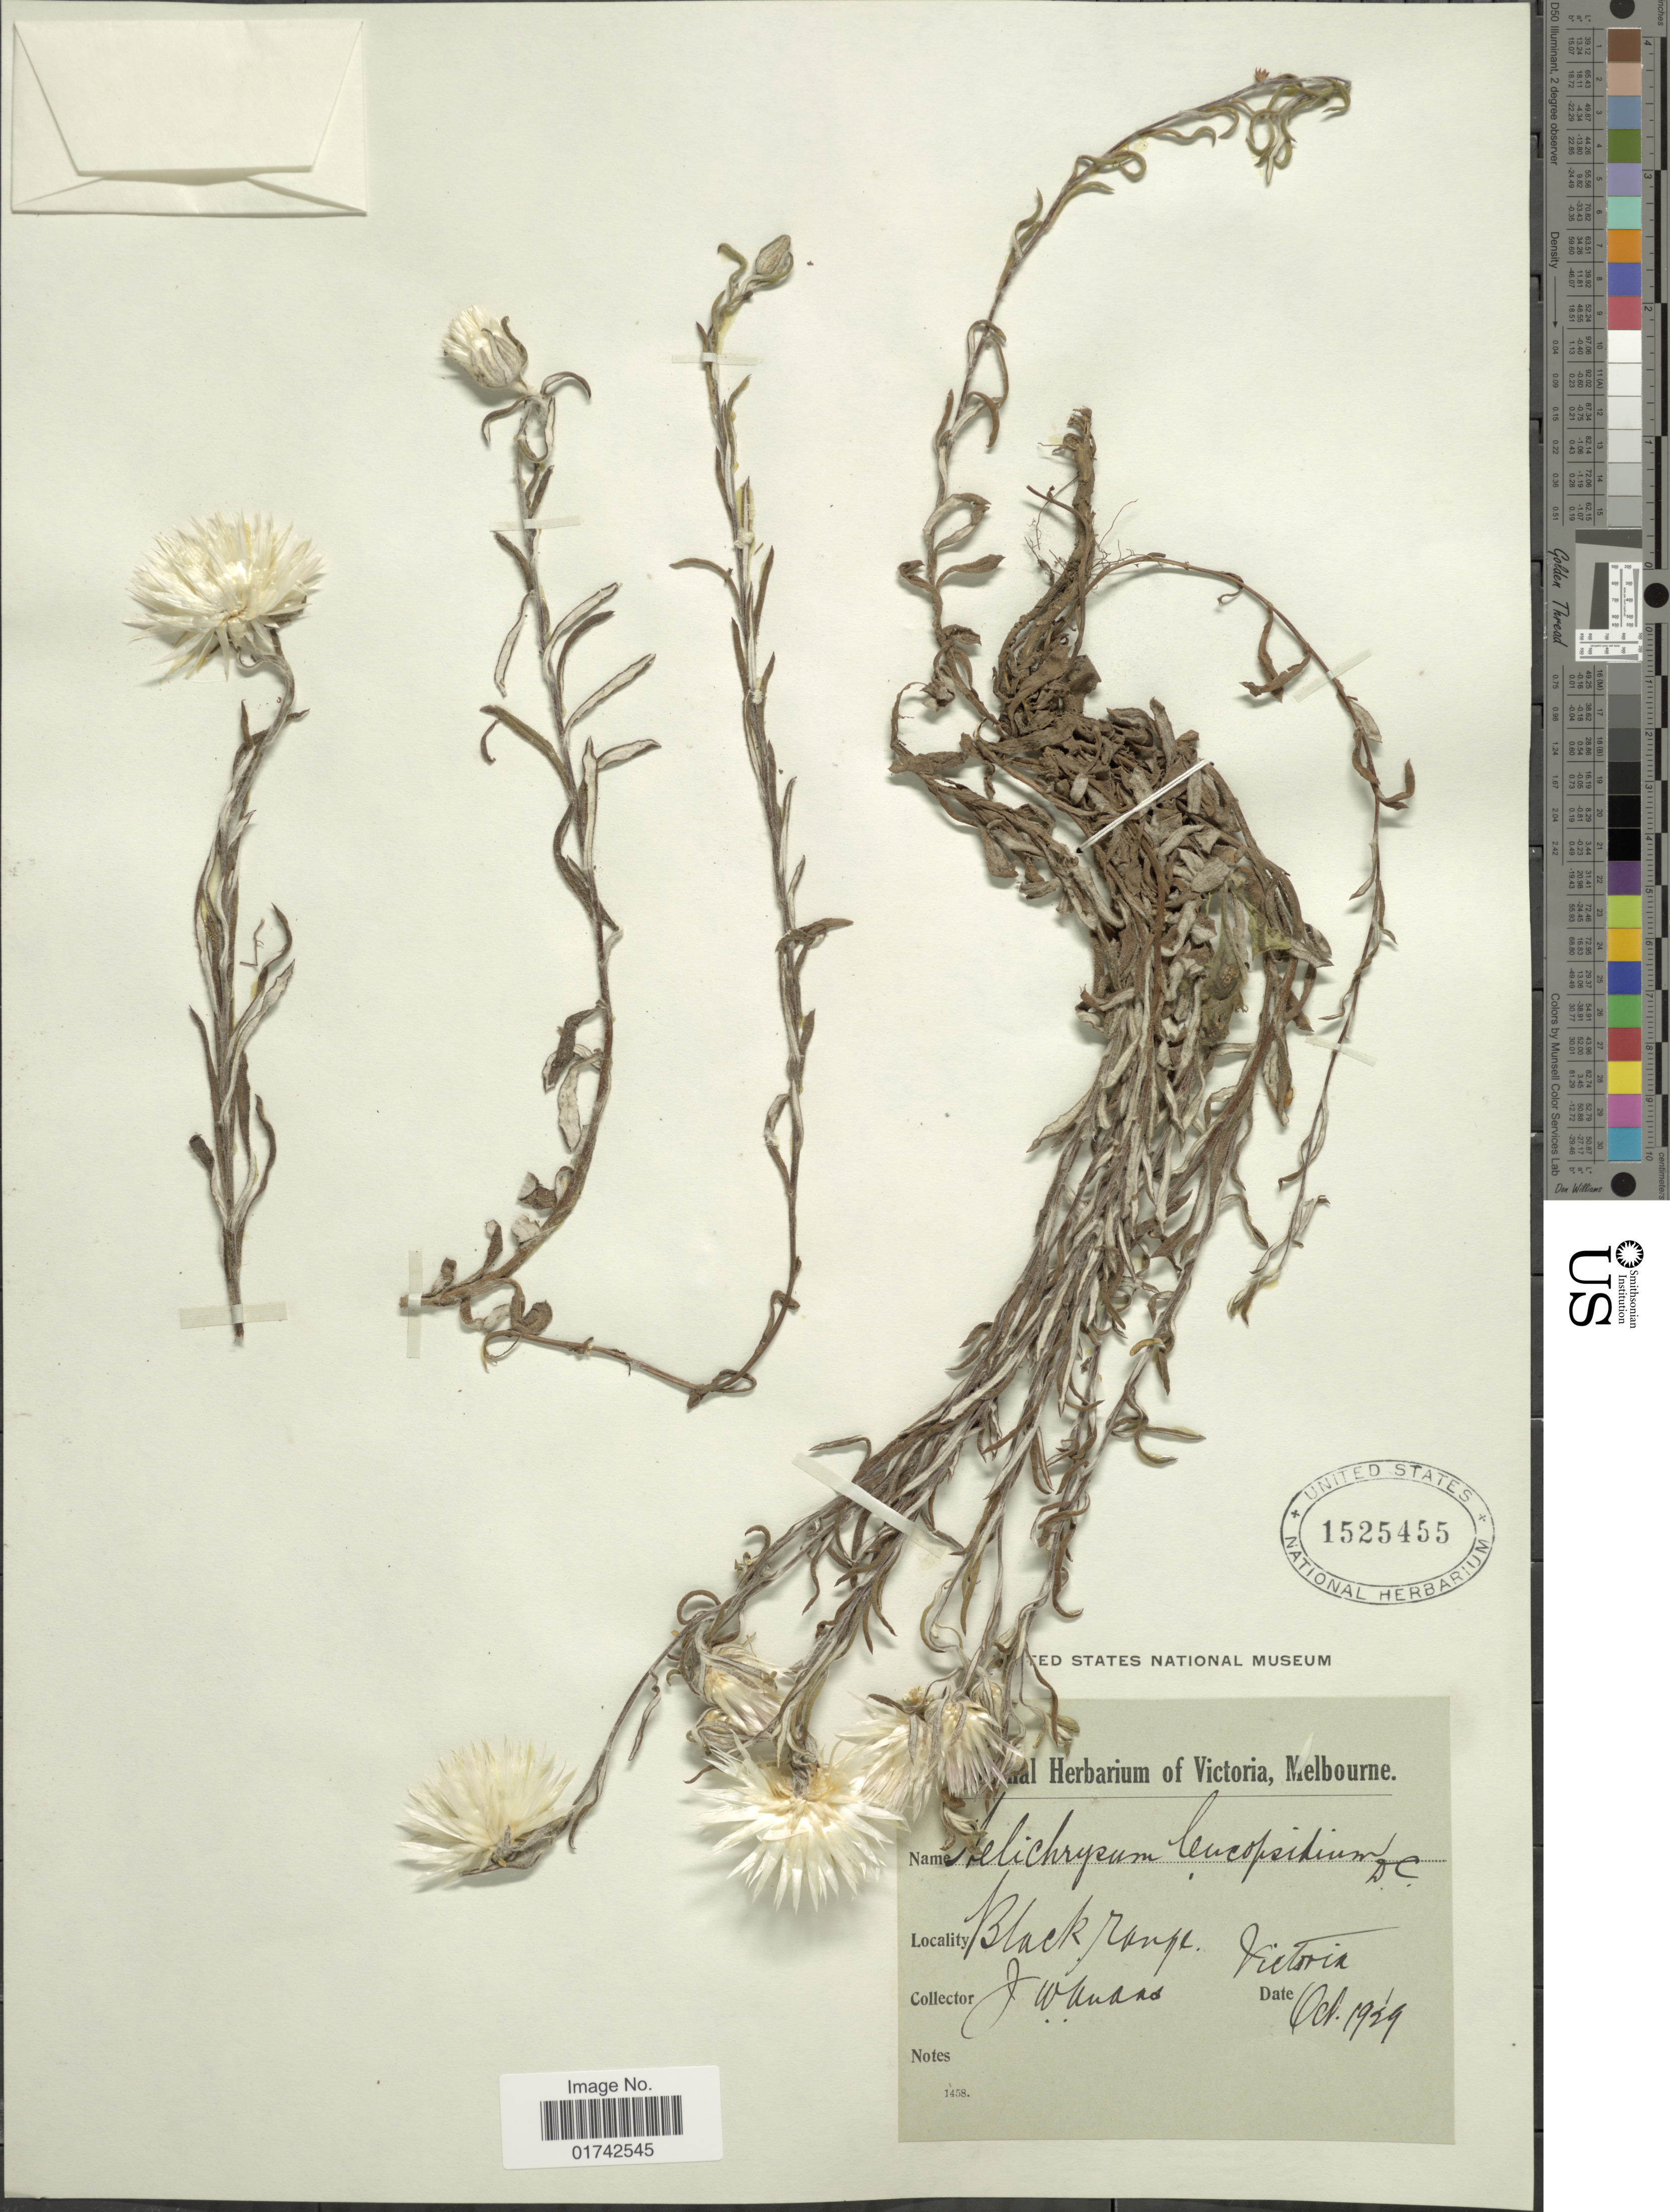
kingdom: Plantae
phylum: Tracheophyta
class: Magnoliopsida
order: Asterales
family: Asteraceae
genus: Helichrysum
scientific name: Helichrysum leucopsidium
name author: DC.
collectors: J. Audas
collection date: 1929-10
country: Australia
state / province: Victoria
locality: Black Range, Victoria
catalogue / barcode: US 1525455